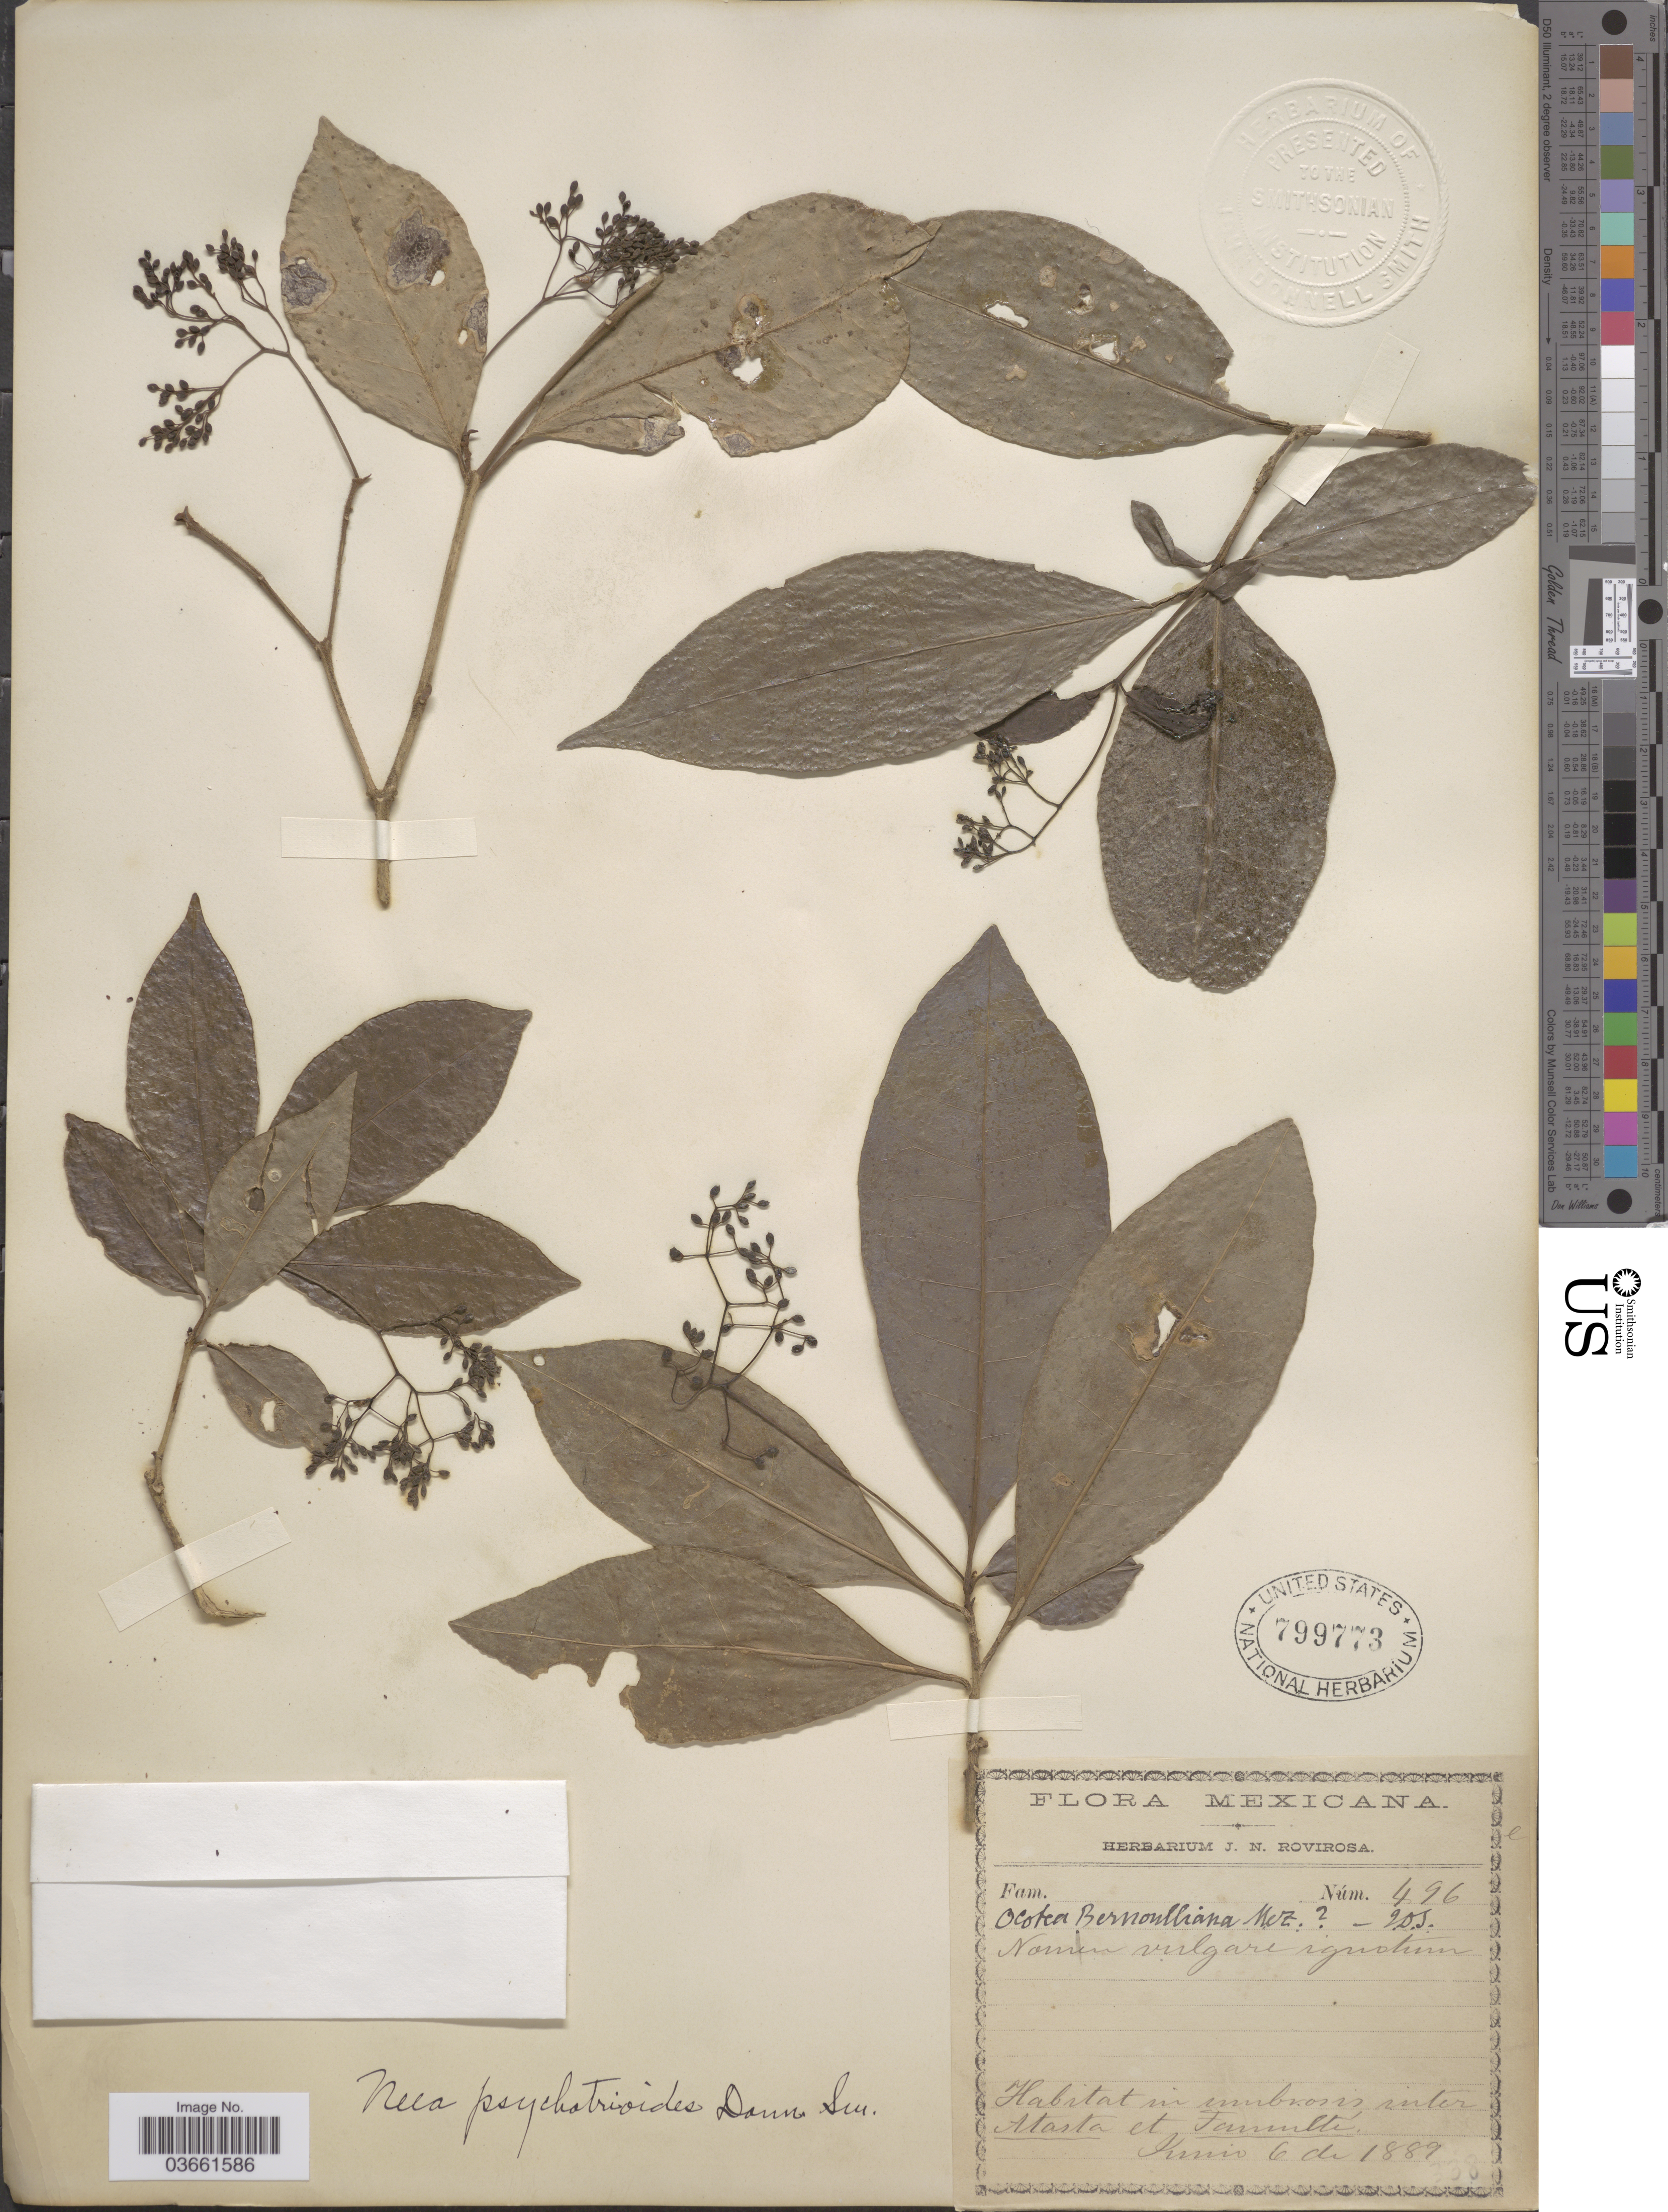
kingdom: Plantae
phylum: Tracheophyta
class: Magnoliopsida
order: Caryophyllales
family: Nyctaginaceae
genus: Neea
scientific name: Neea psychotrioides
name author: Donn. Sm.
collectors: ex herb. J. N. Rovirosa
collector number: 496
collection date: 1889-06-06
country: Mexico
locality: In umbrosis inter Atasta et Famulte.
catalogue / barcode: US 799773